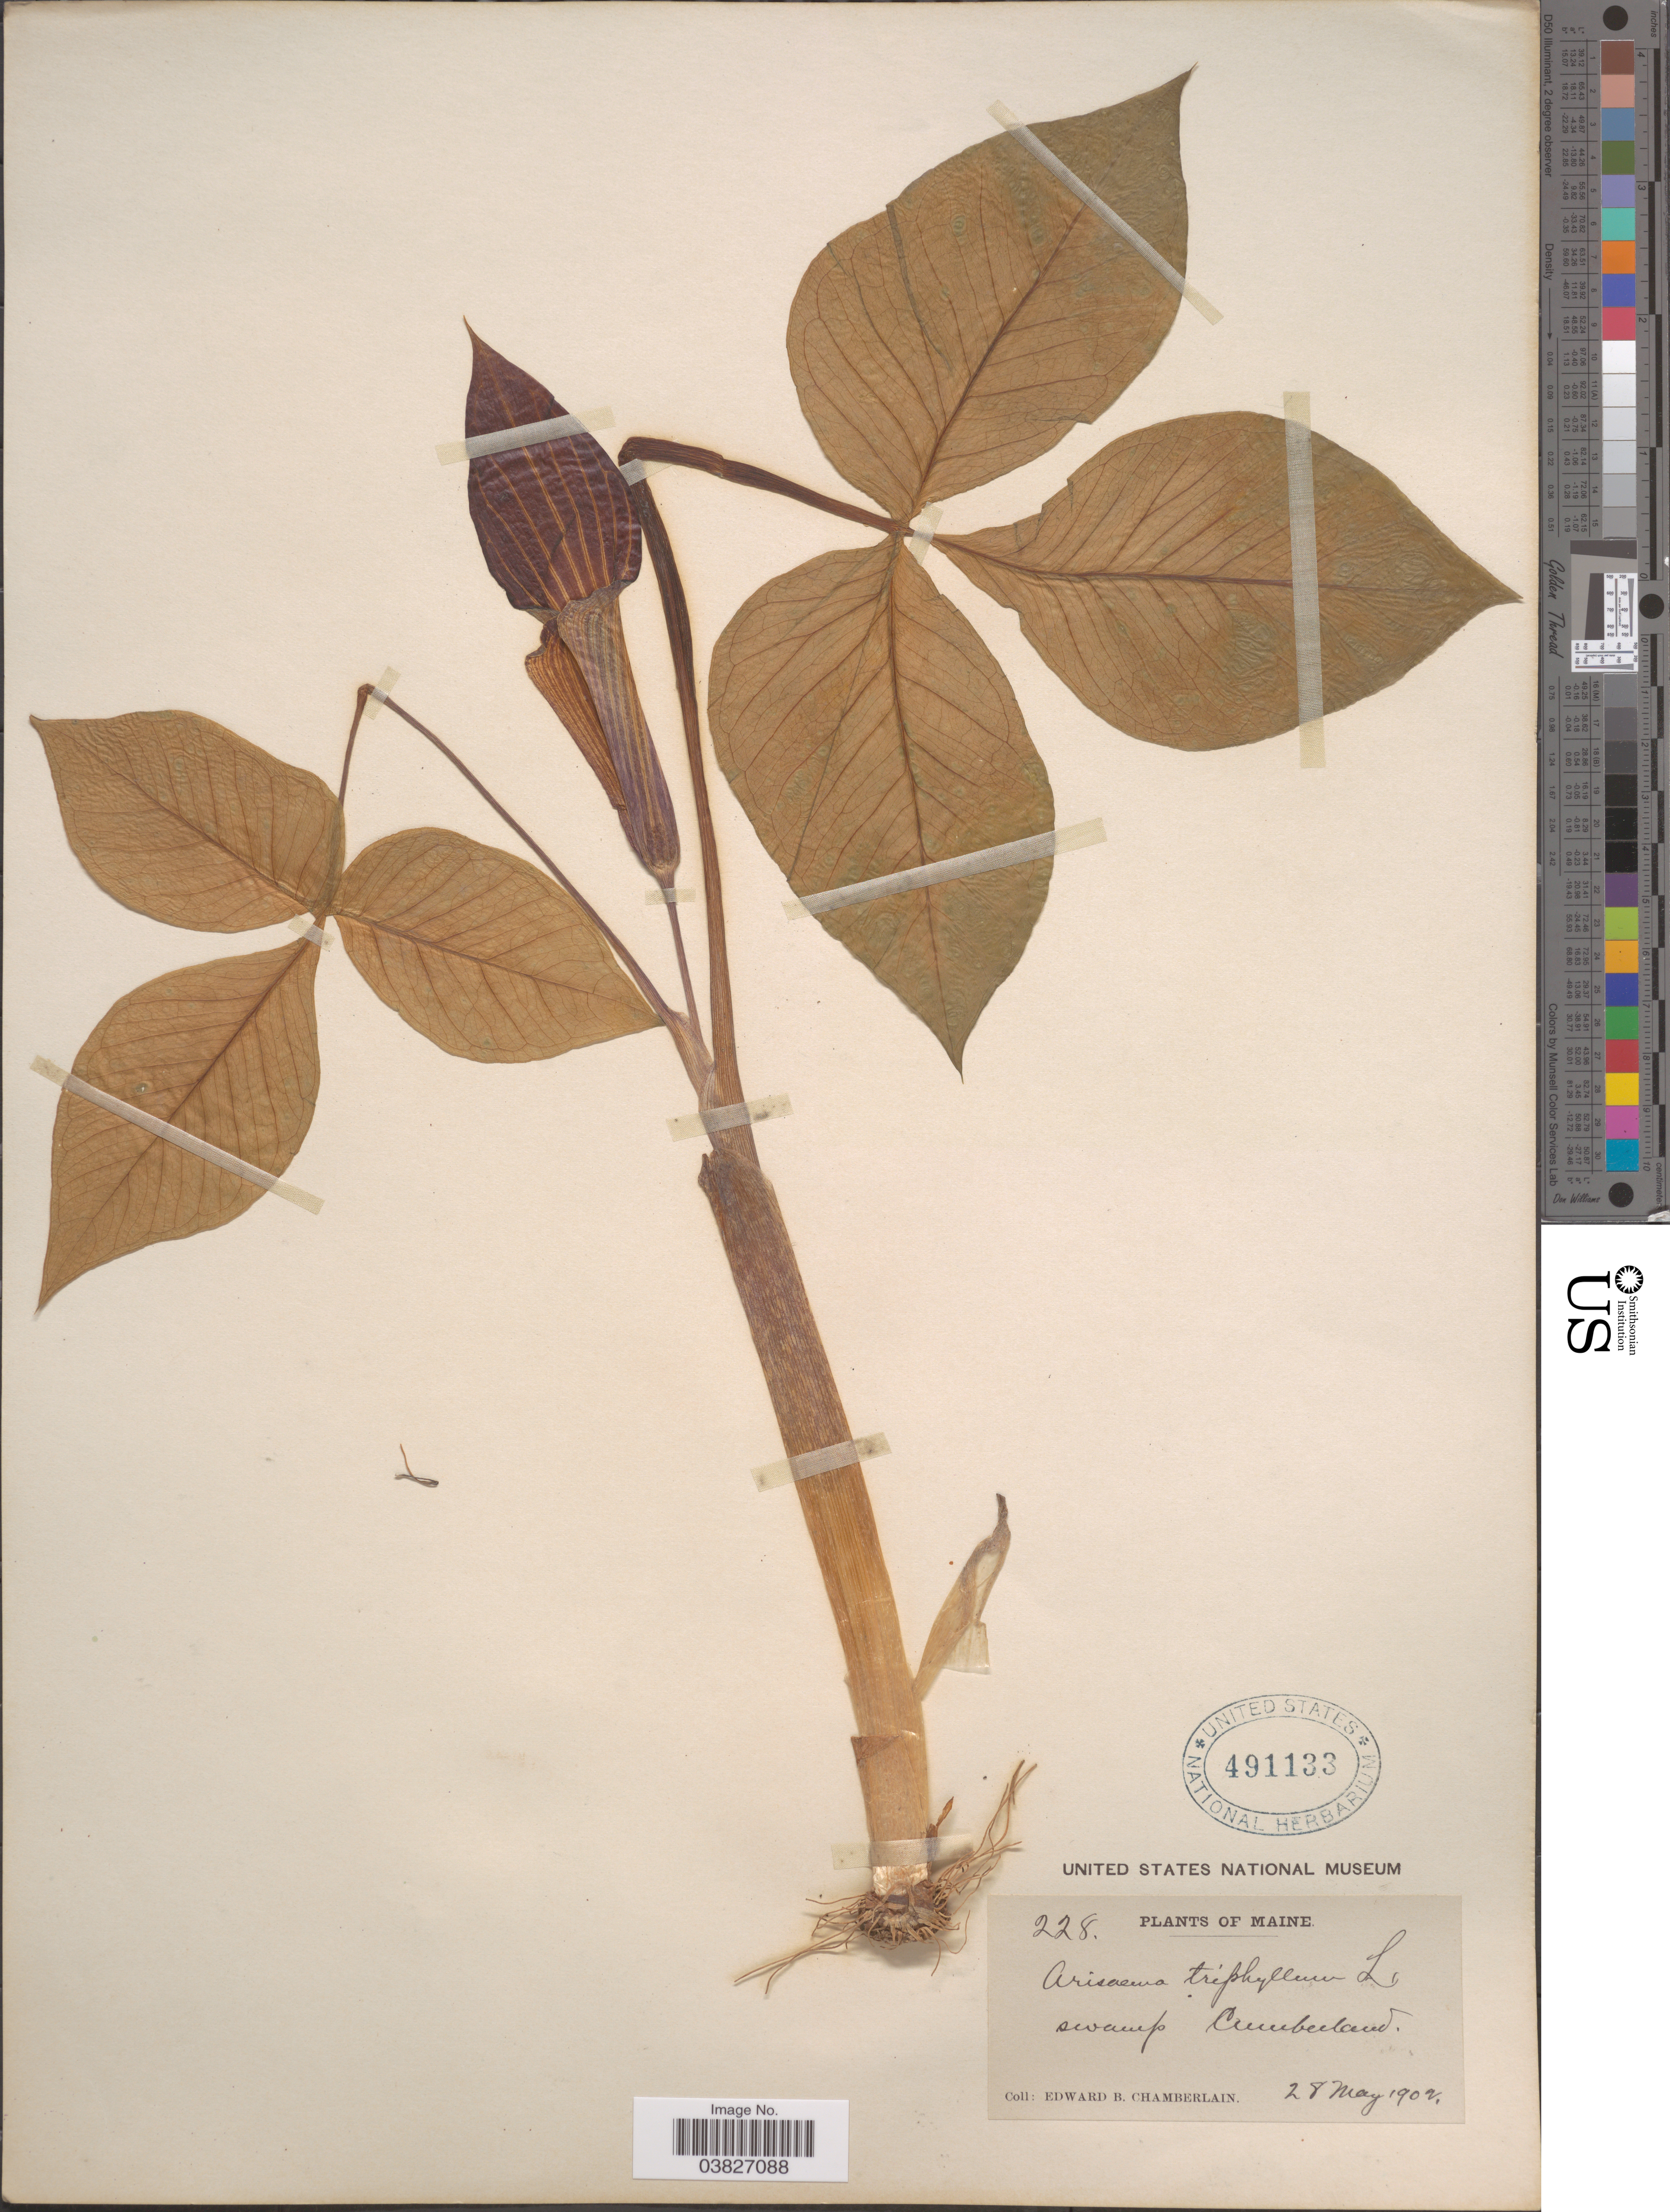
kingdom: Plantae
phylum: Tracheophyta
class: Liliopsida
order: Alismatales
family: Araceae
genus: Arisaema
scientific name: Arisaema triphyllum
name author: (L.) Schott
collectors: E. Chamberlain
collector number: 228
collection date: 1902-05-28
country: United States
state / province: Maine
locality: Swamp Cumberland.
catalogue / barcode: US 491133